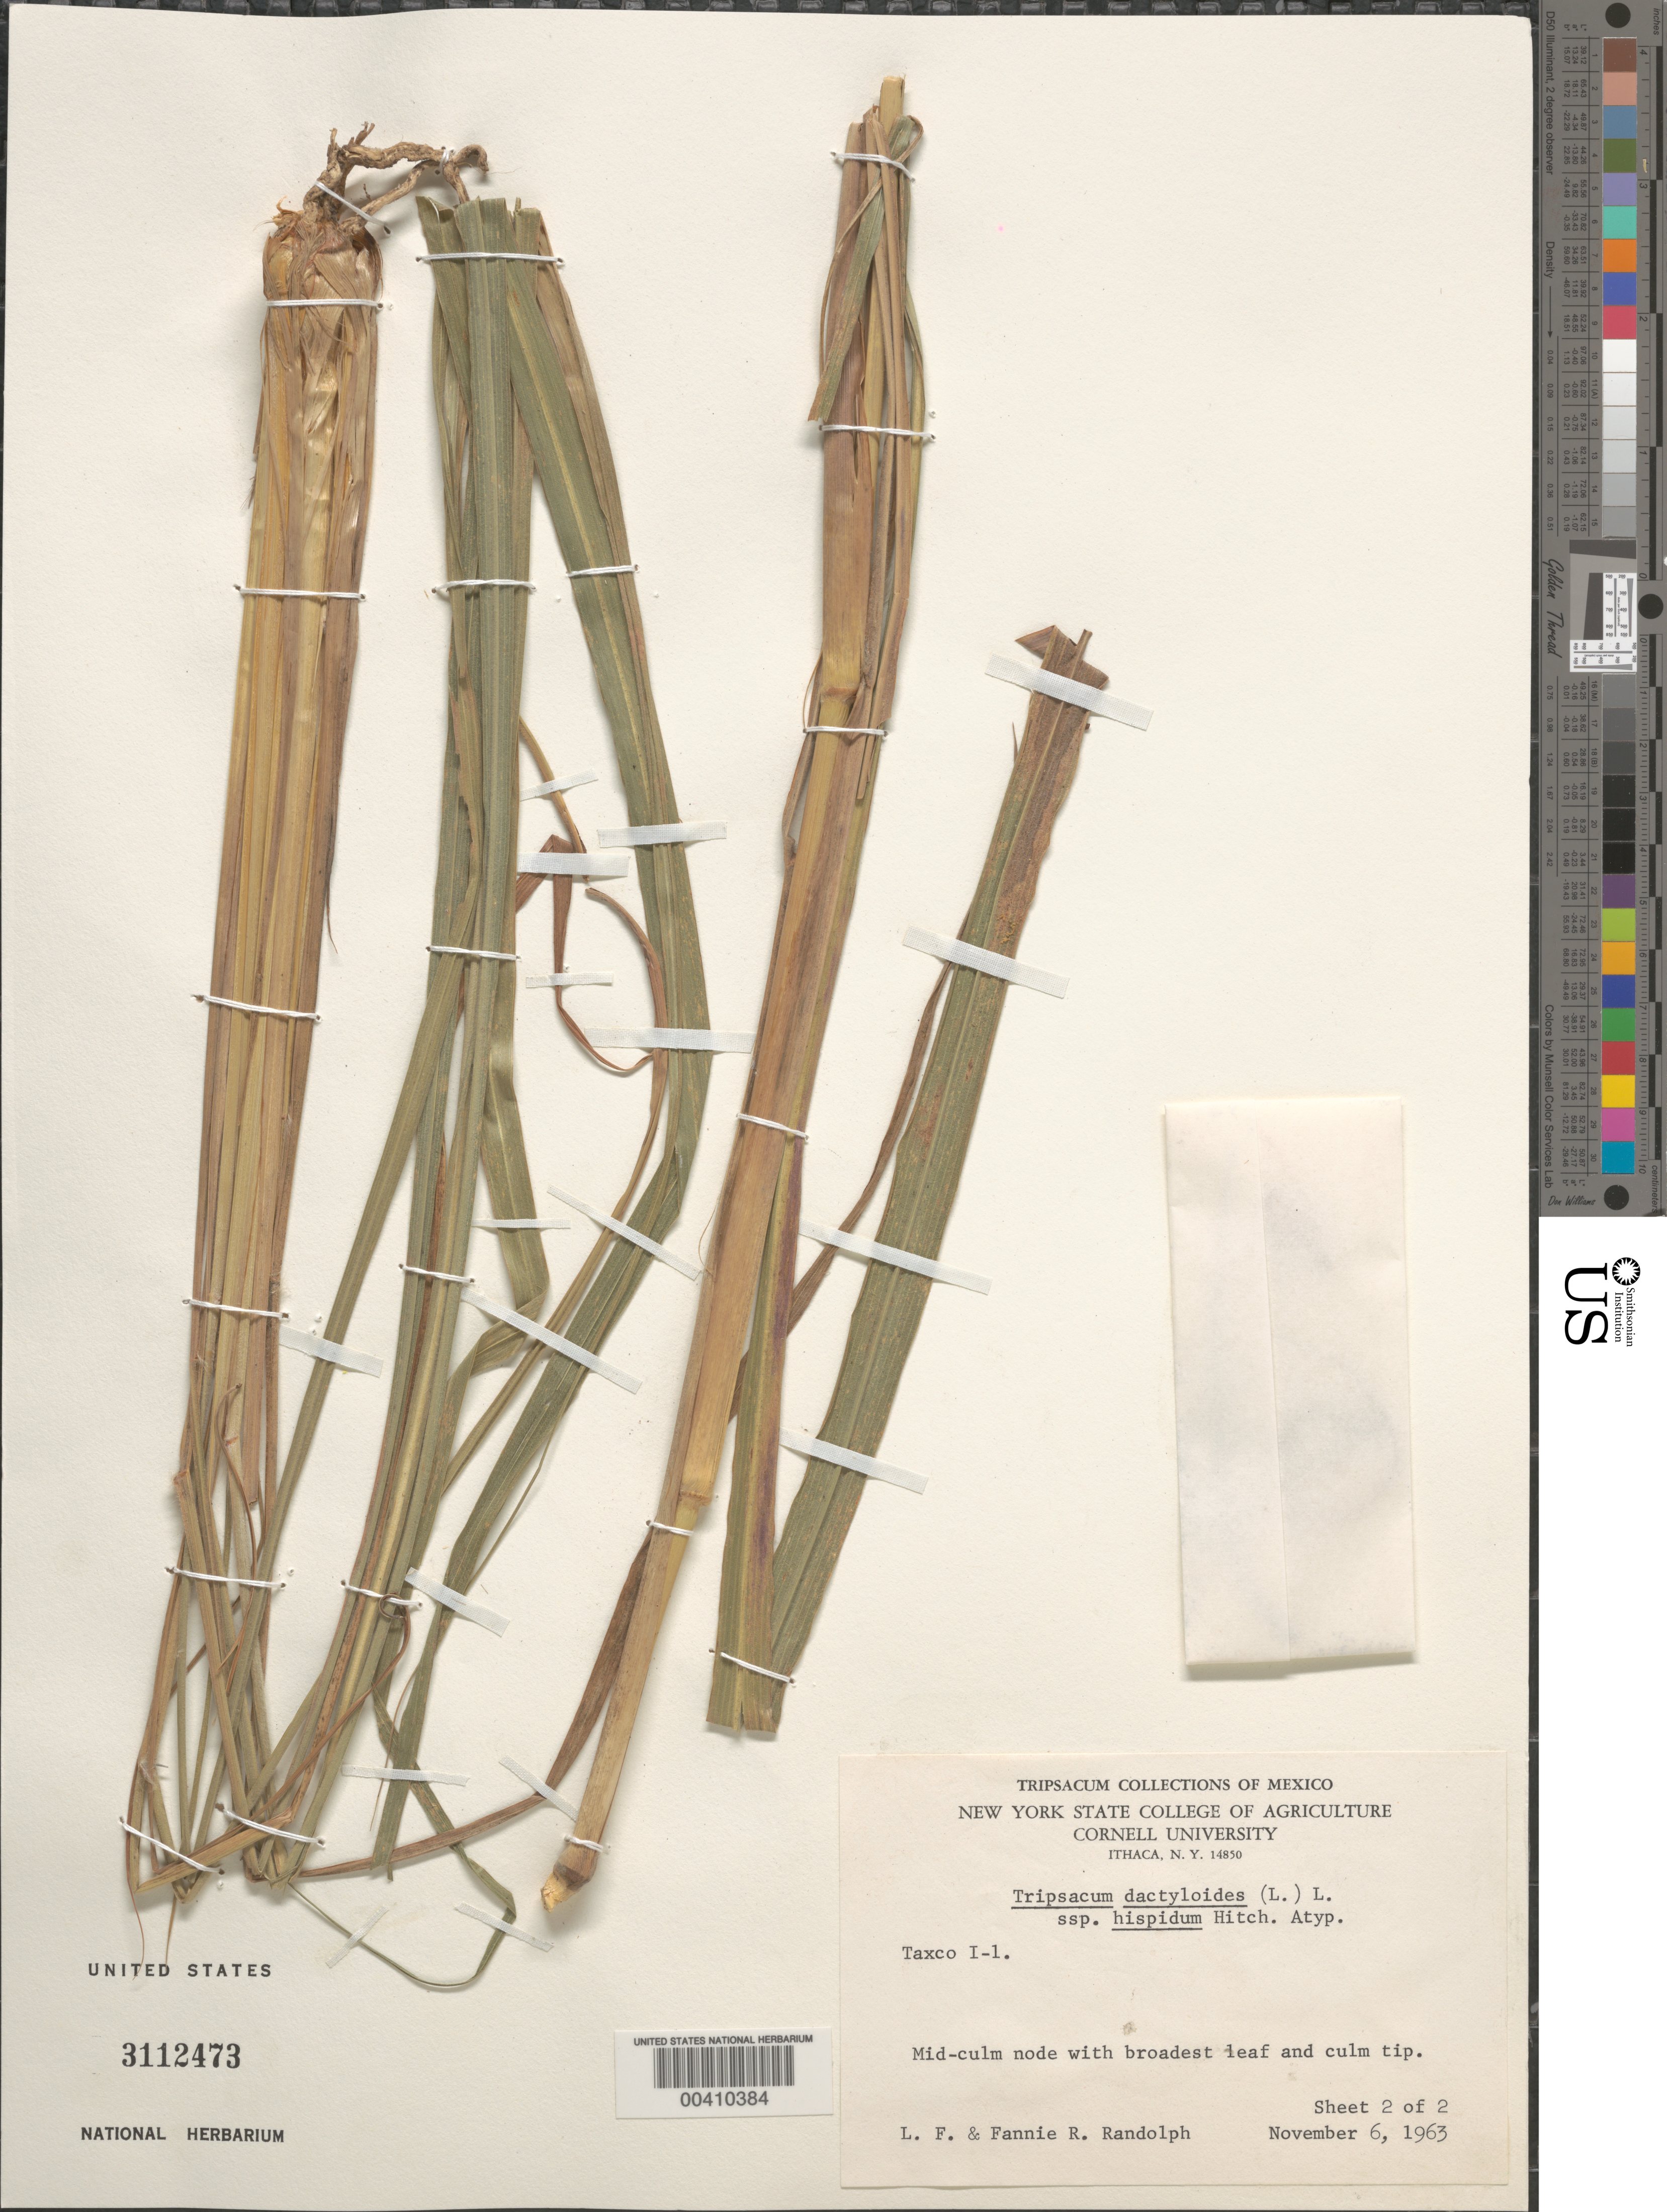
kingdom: Plantae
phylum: Tracheophyta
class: Liliopsida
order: Poales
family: Poaceae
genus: Tripsacum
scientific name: Tripsacum dactyloides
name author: (L.) L.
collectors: L. F. Randolph & F. Randolph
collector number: I-1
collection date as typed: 6 Nov 1963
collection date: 1963-11-06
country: Mexico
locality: Taxco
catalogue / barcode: US 3112473